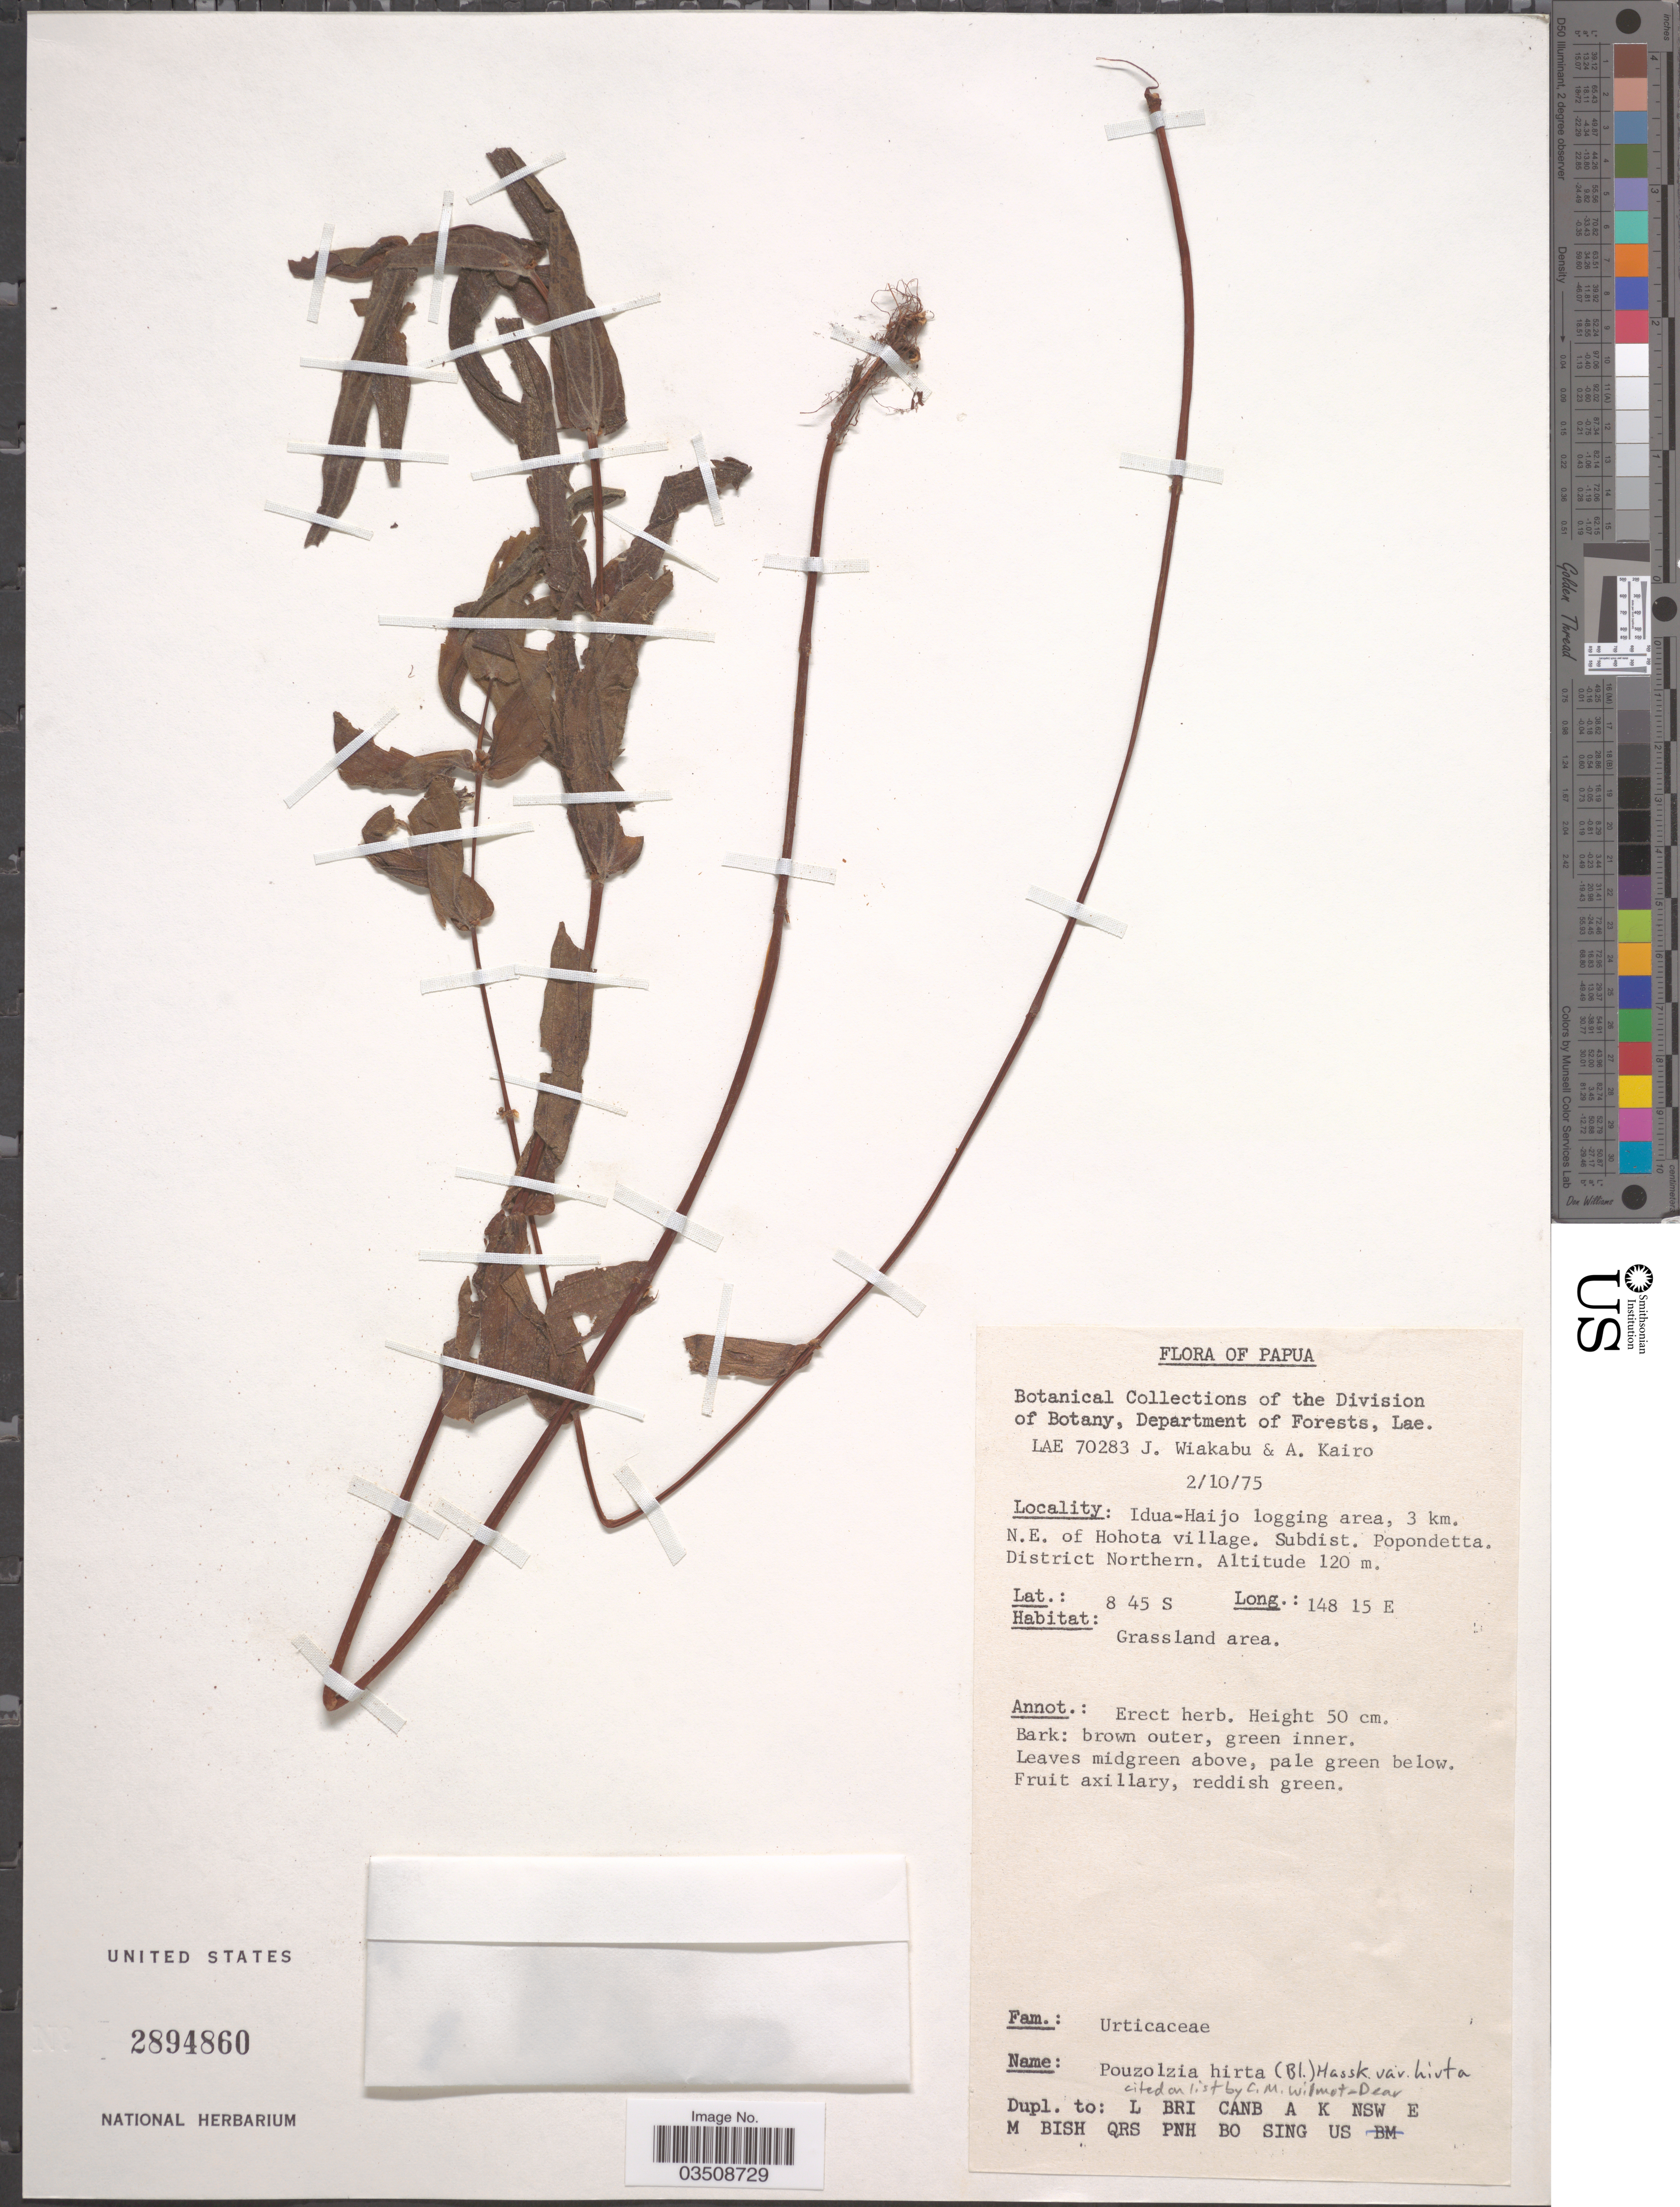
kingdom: Plantae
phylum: Tracheophyta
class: Magnoliopsida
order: Rosales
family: Urticaceae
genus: Gonostegia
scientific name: Gonostegia triandra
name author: (Blume) Miq.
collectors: J. Wiakabu & A. Kairo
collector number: LAE70283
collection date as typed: Transcribed d/m/y: 2/10/75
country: Papua New Guinea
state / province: Northern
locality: Papua. Idua-Haijo logging area, 3 km. N.E. of Hohota village. Subdist. Popondetta. District Northern.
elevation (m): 120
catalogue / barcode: US 2894860